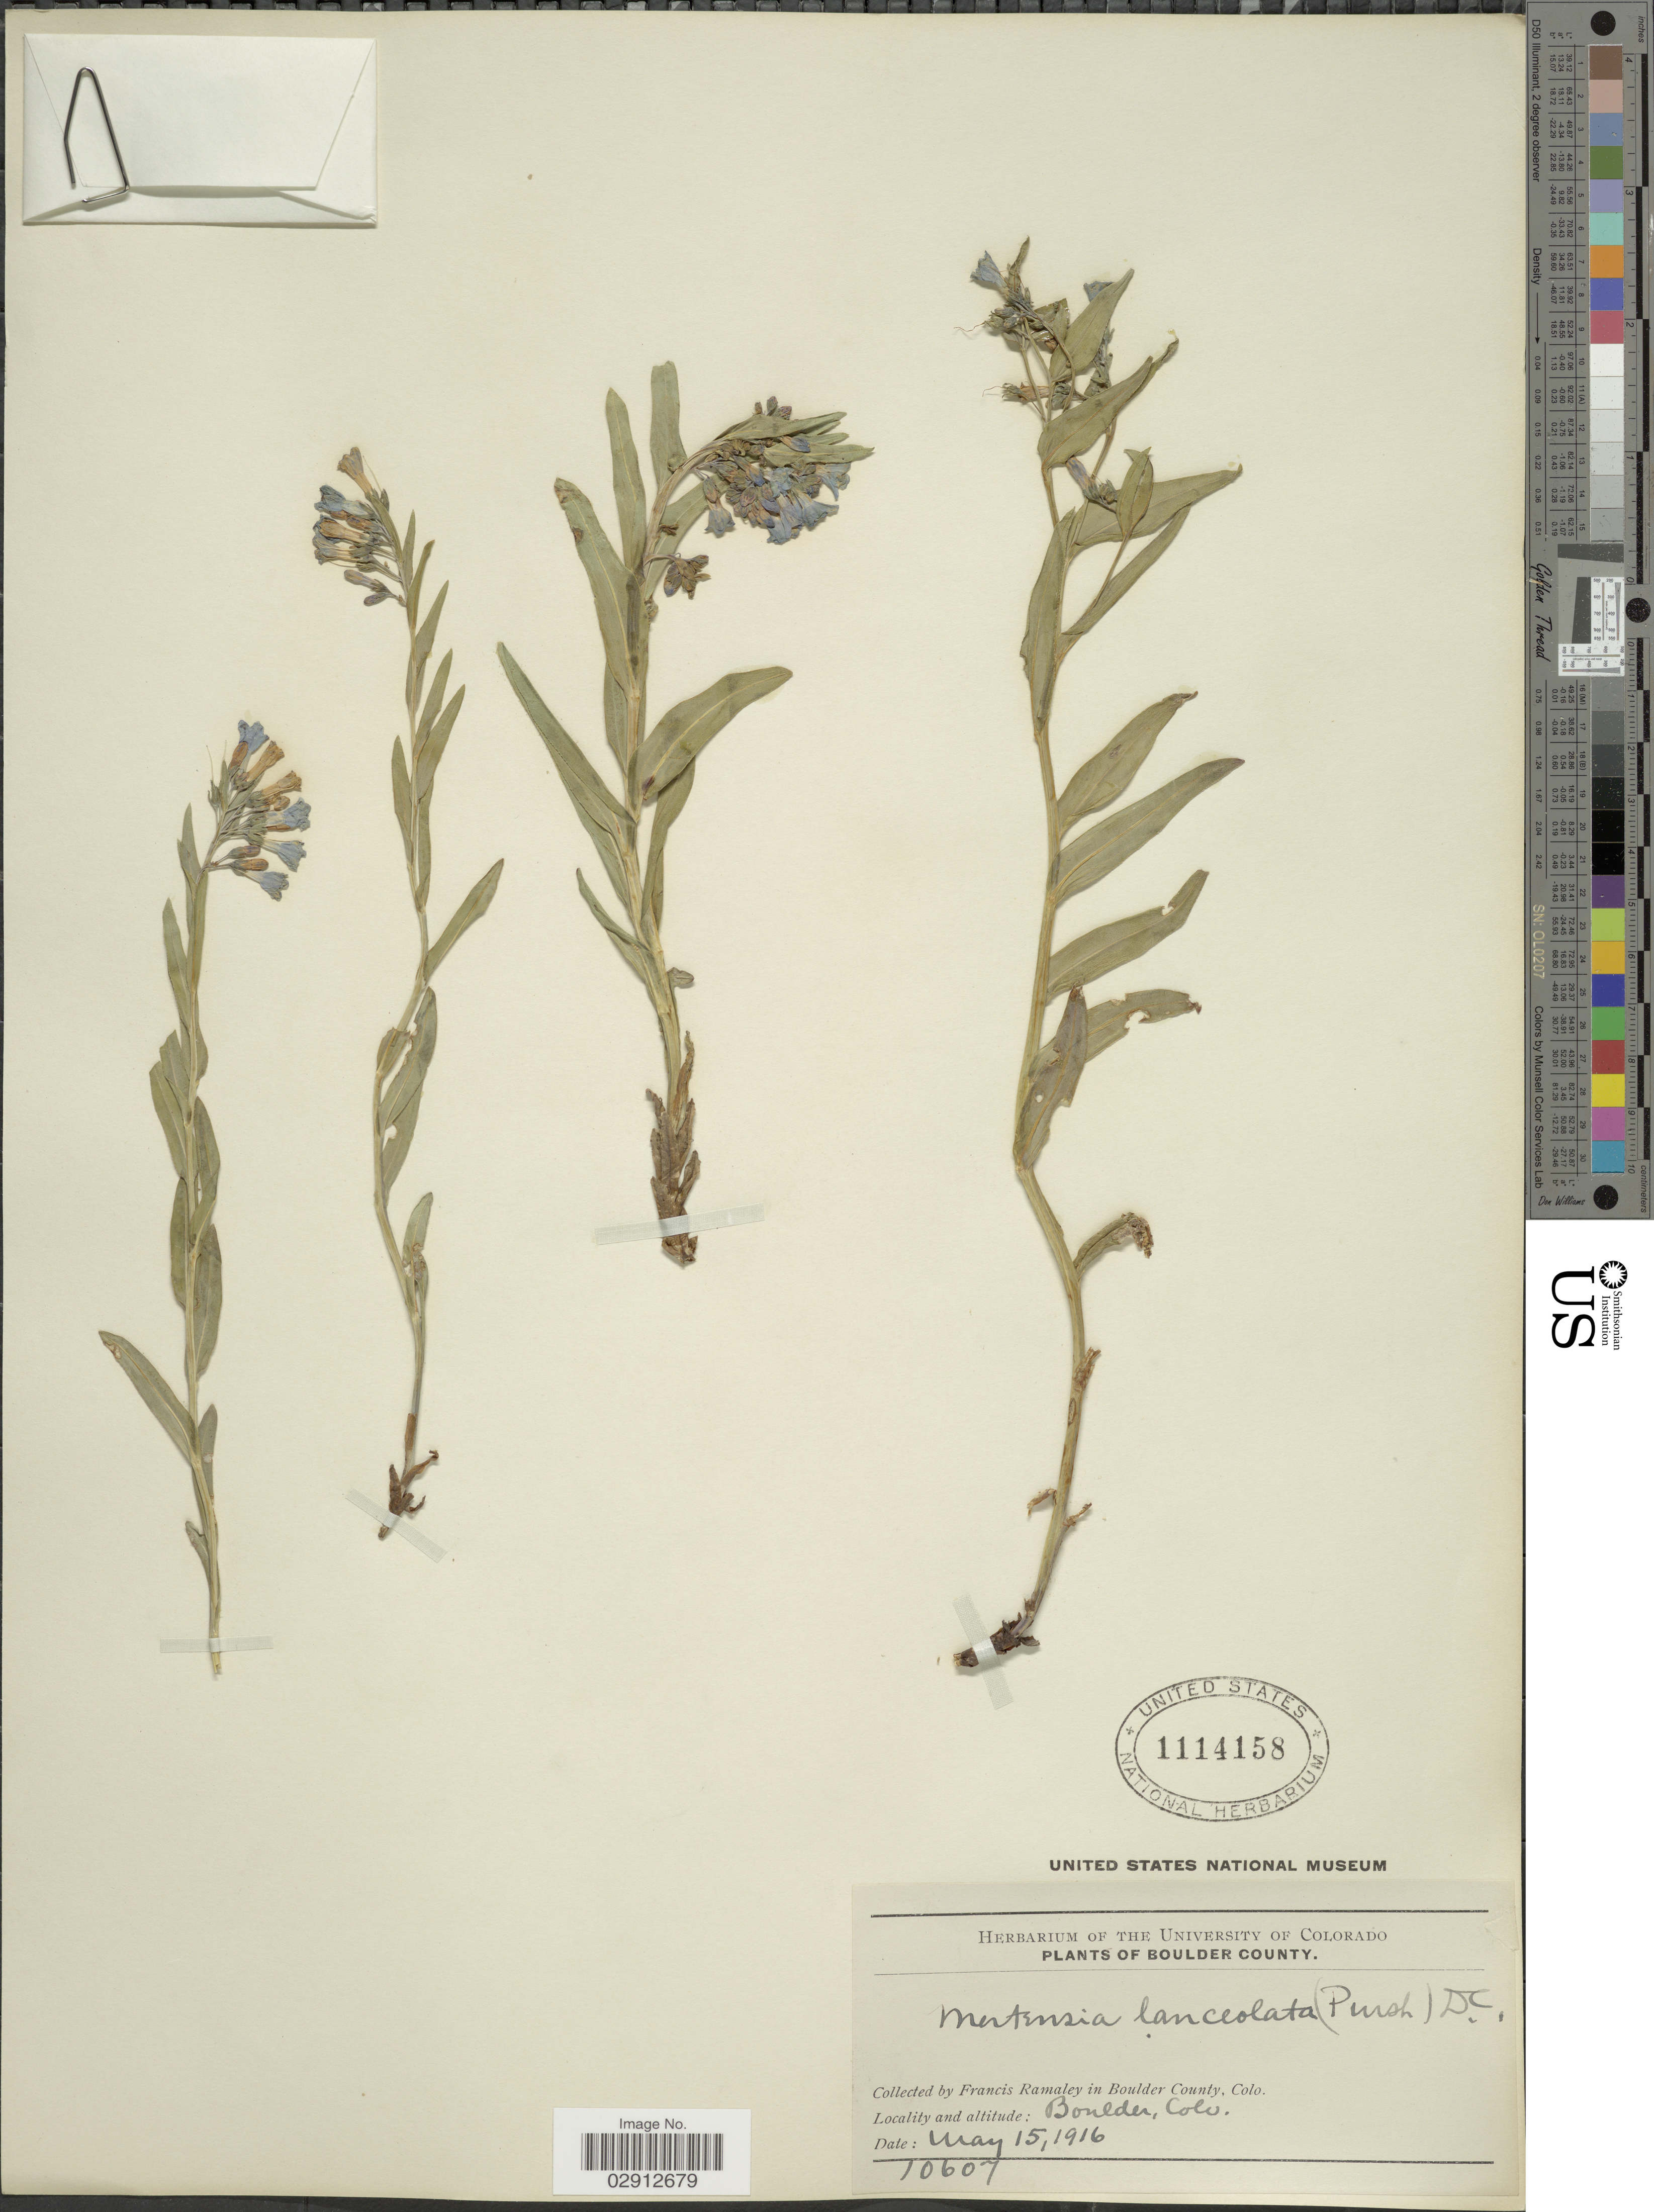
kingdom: Plantae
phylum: Tracheophyta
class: Magnoliopsida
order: Boraginales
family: Boraginaceae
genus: Mertensia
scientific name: Mertensia lanceolata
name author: (Pursh) DC. ex A. DC.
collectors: F. Ramaley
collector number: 10607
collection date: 1916-05-15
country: United States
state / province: Colorado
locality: In Boulder County, Colo.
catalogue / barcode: US 1114158